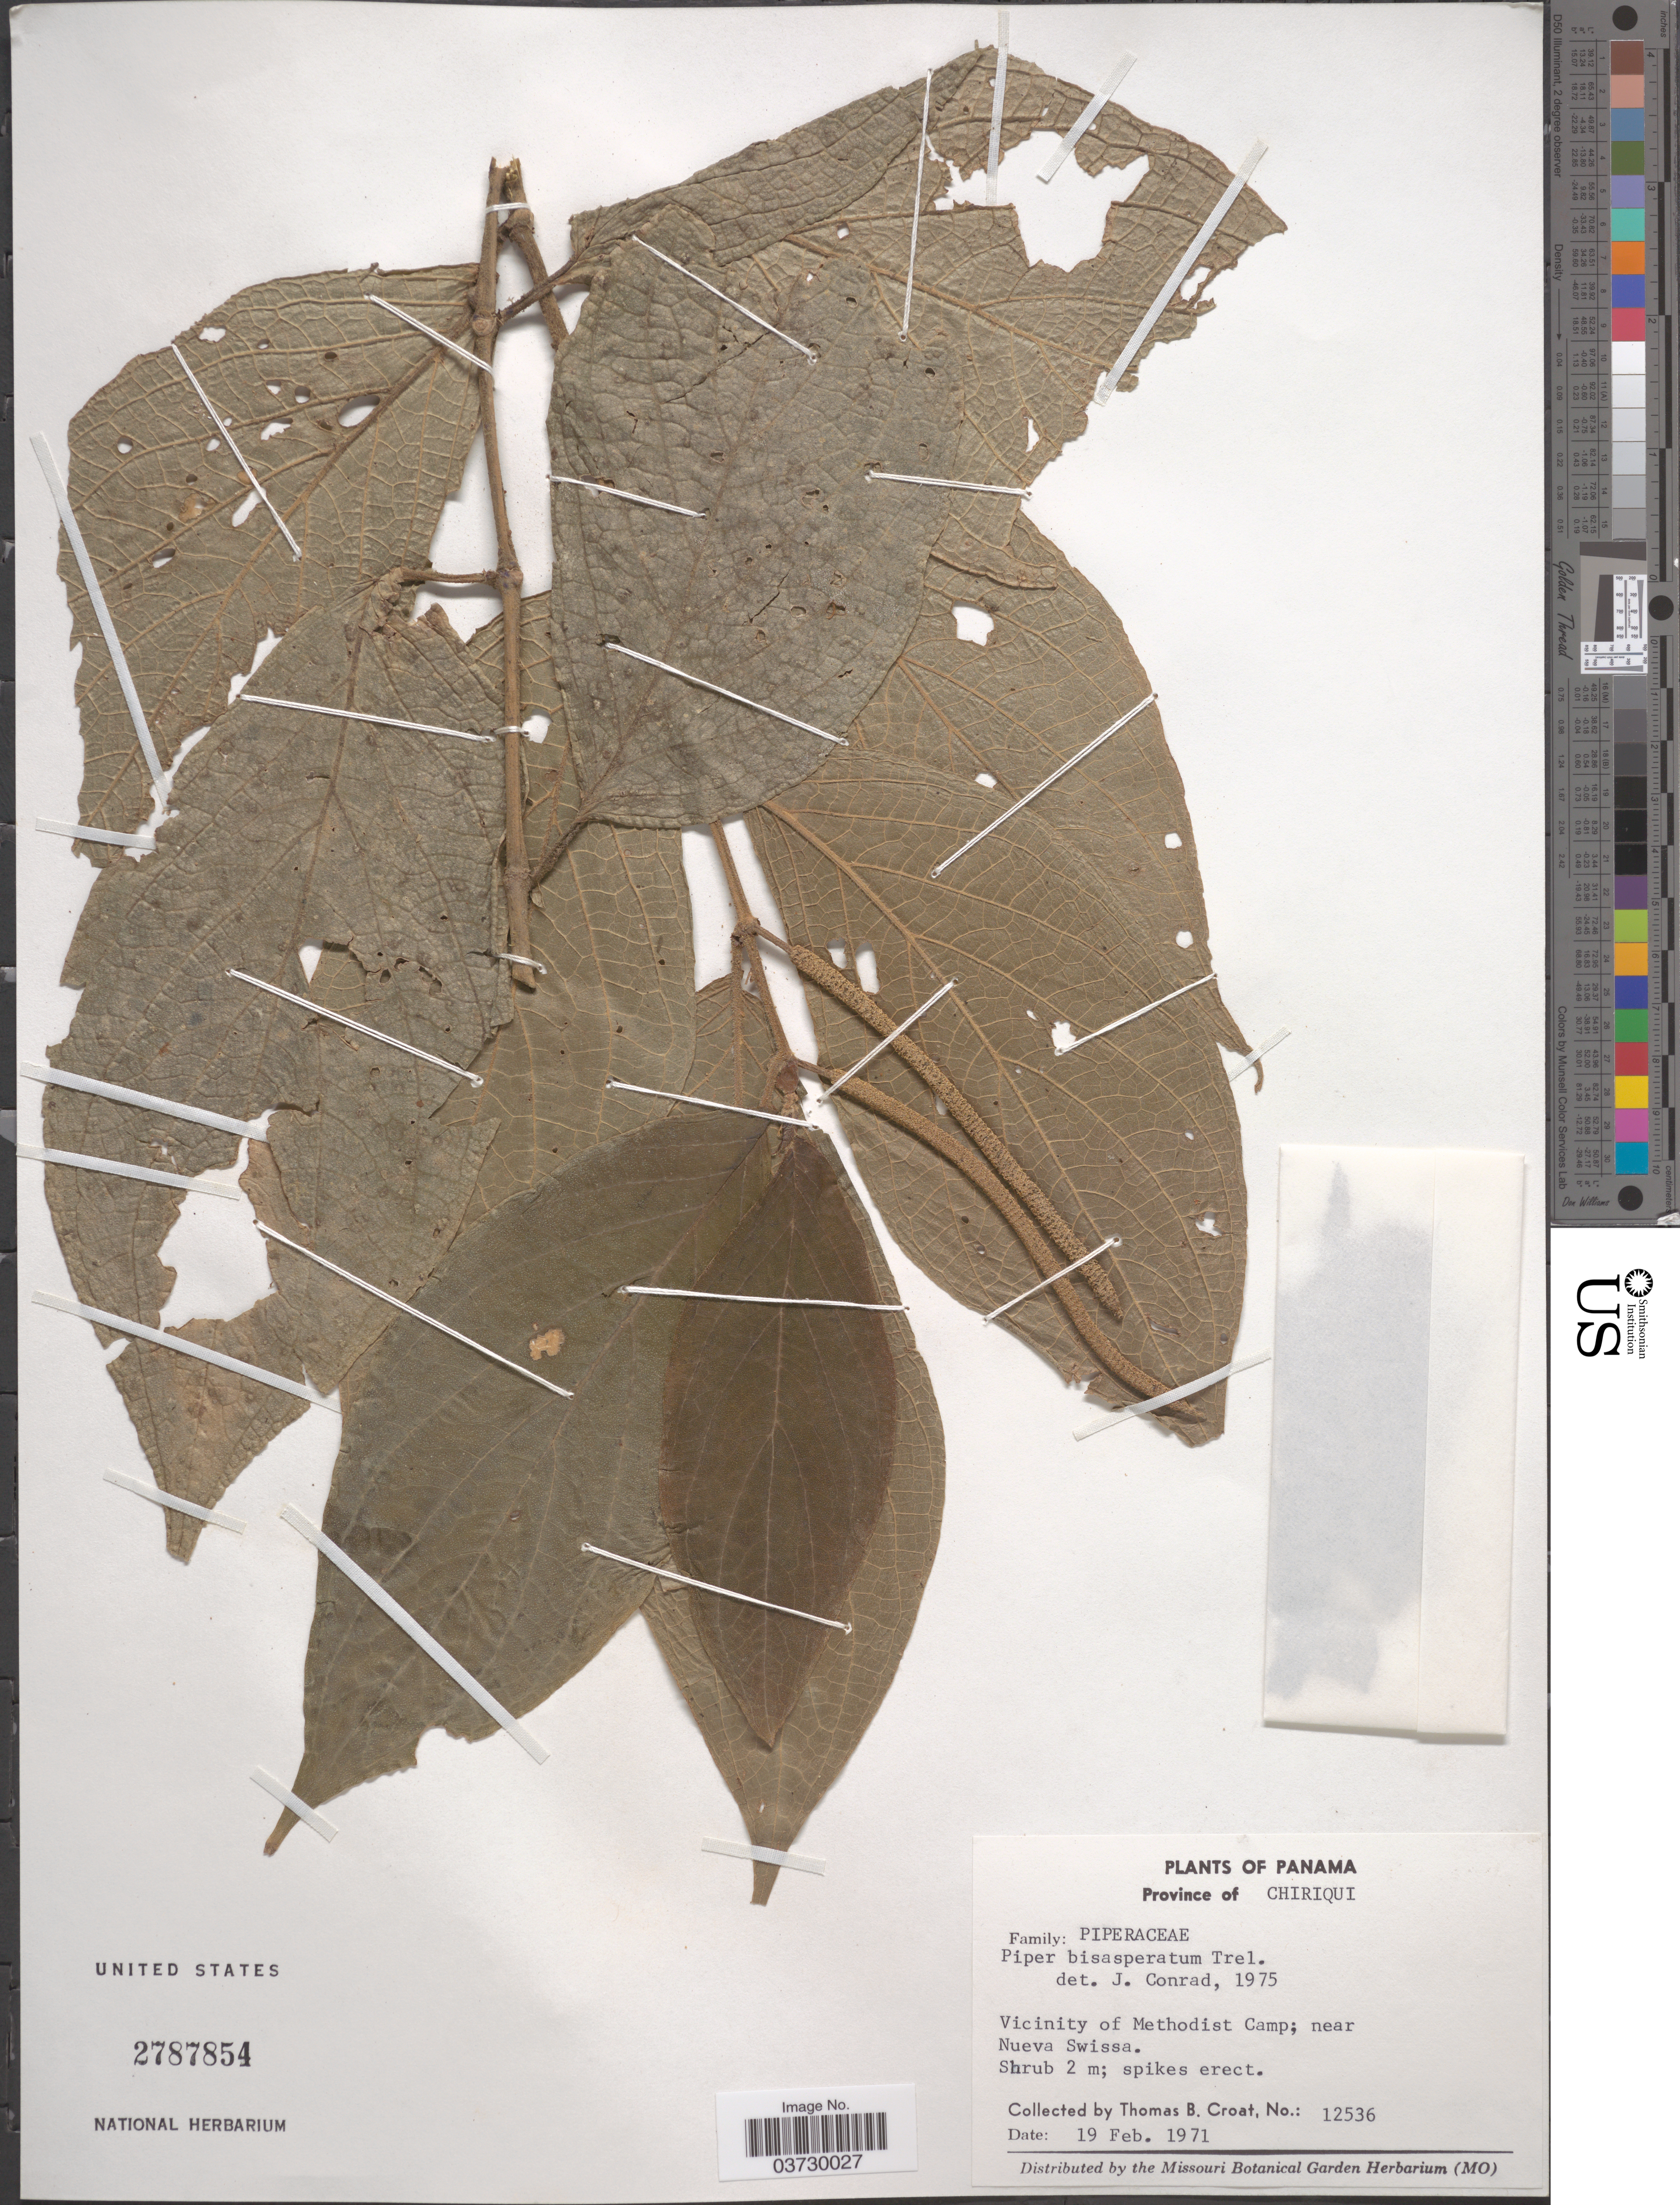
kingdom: Plantae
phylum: Tracheophyta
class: Magnoliopsida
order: Piperales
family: Piperaceae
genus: Piper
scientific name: Piper bisasperatum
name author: Trel.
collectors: T. B. Croat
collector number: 12536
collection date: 1971-02-19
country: Panama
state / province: Chiriqui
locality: Vicinity of Methodist Camp; near Nueva Swissa.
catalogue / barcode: US 2787854